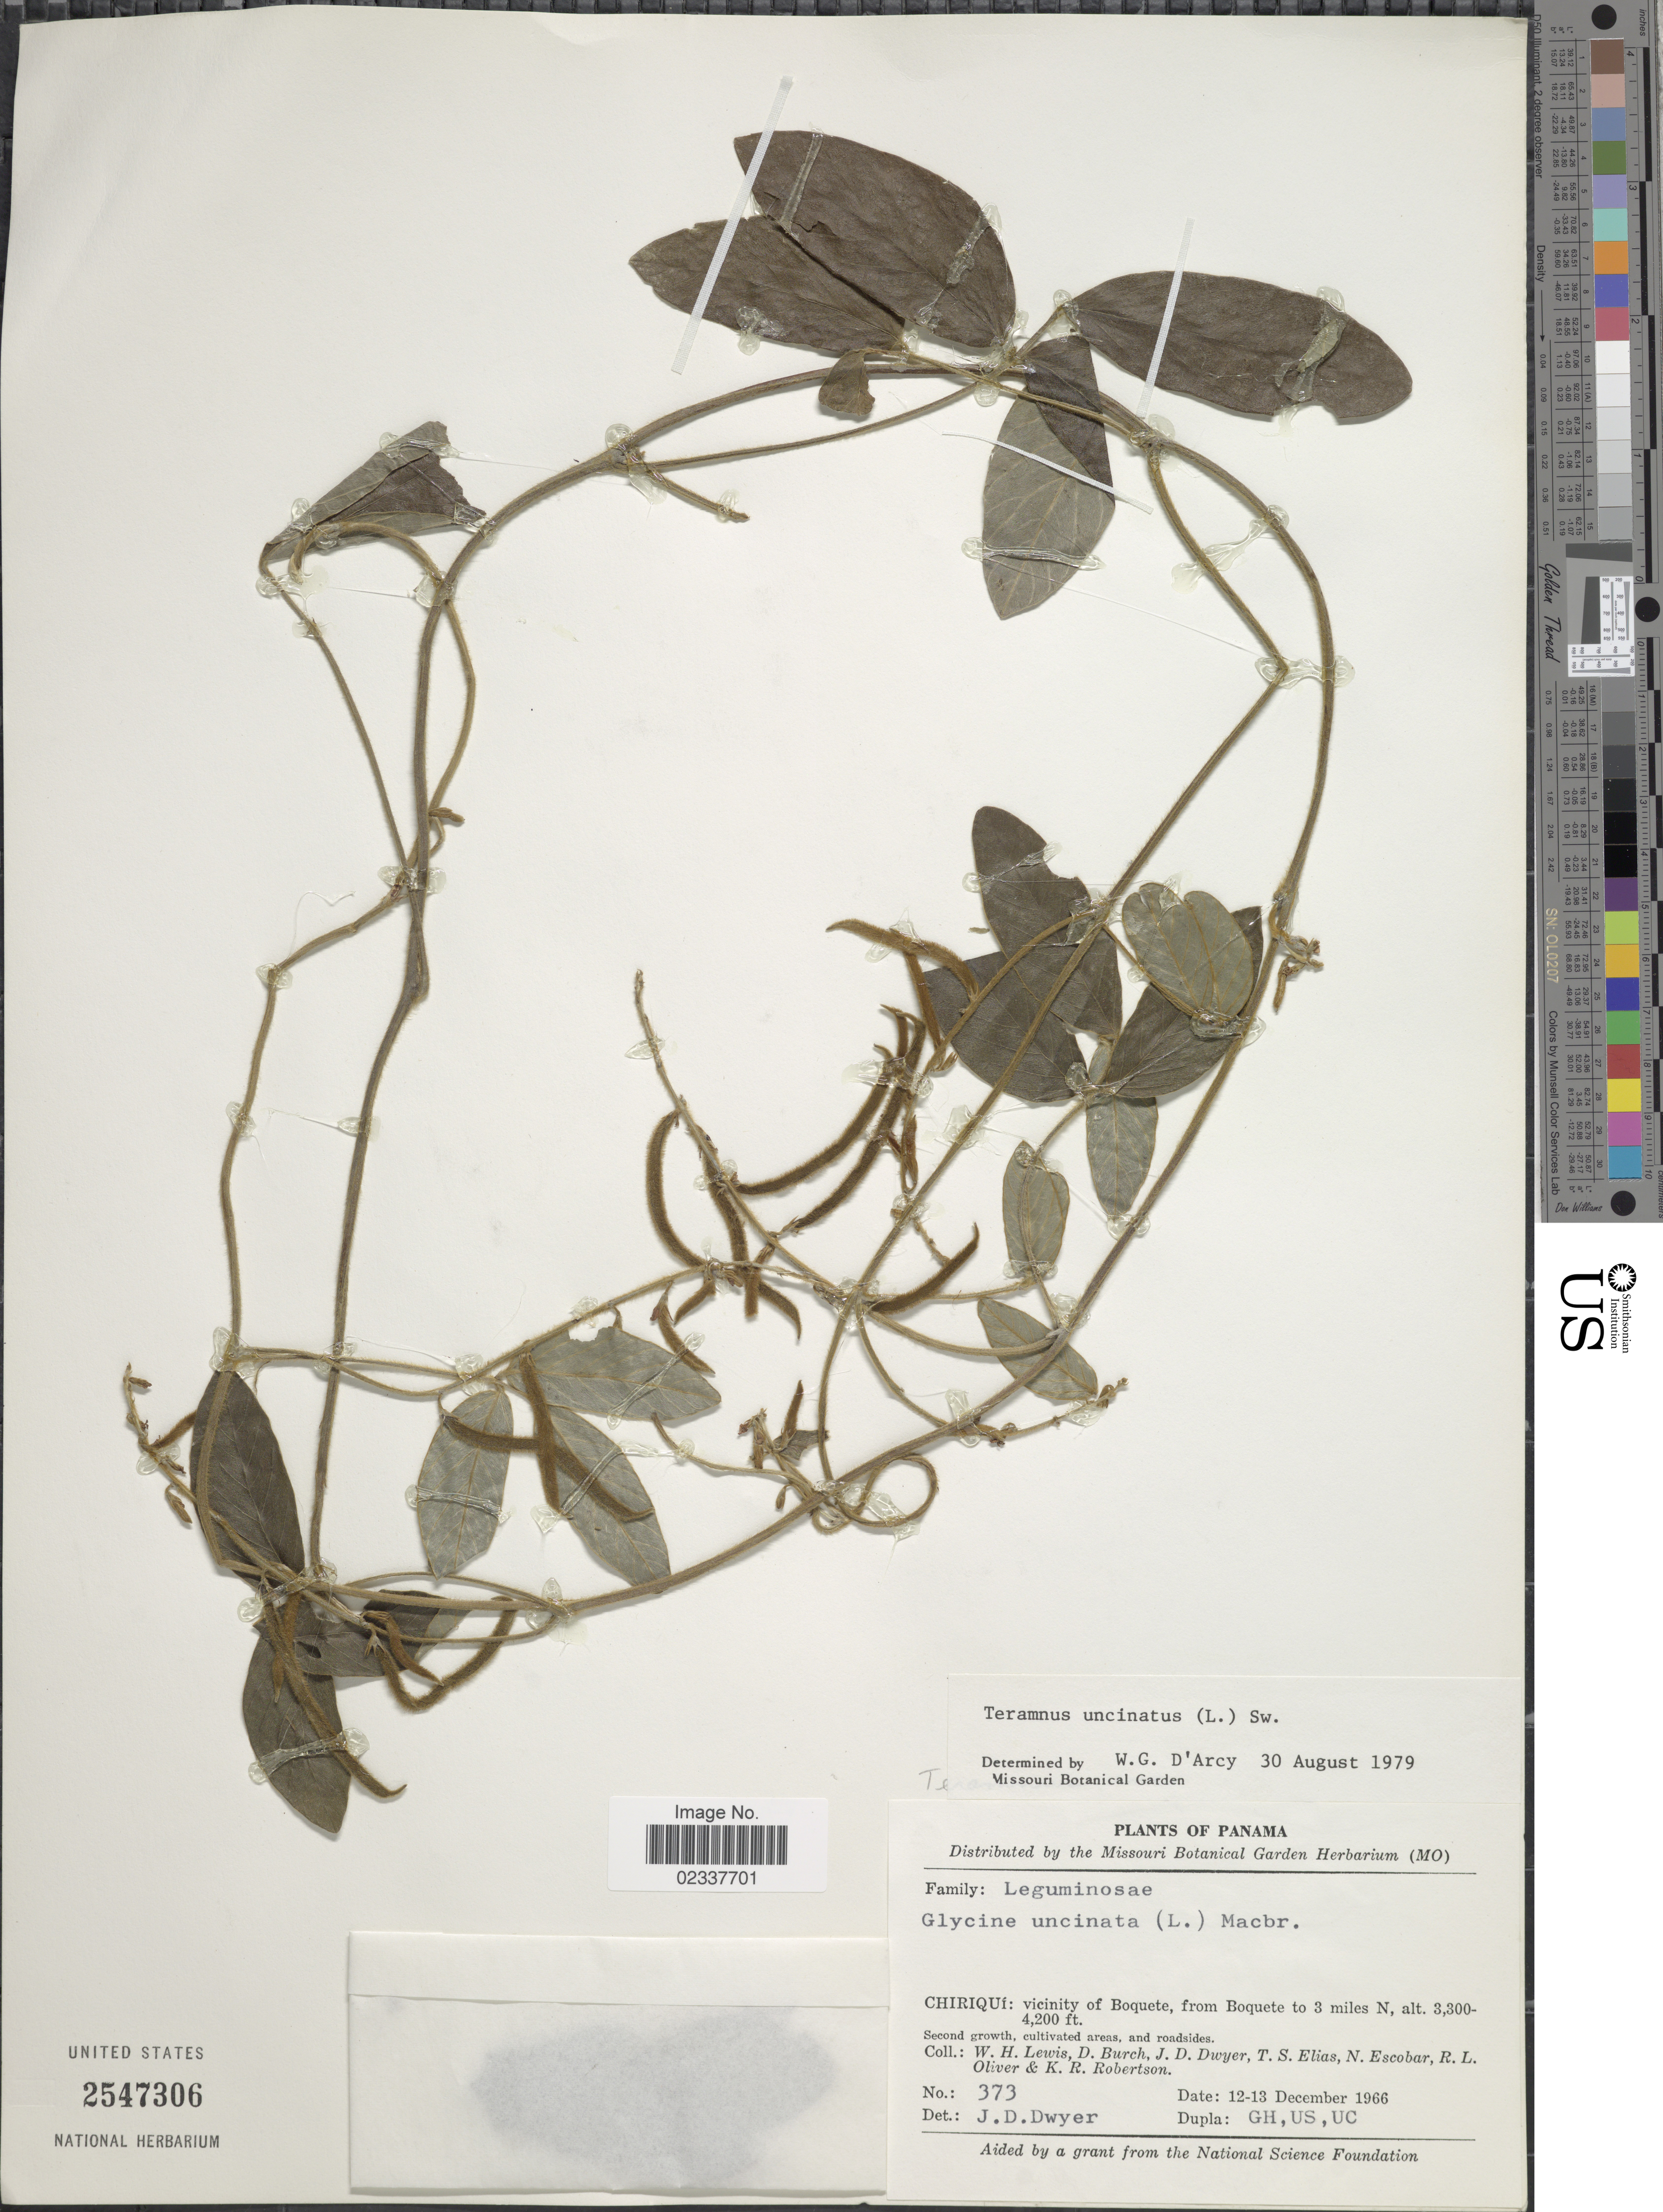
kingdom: Plantae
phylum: Tracheophyta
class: Magnoliopsida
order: Fabales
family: Fabaceae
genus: Teramnus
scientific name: Teramnus uncinatus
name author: (L.) Sw.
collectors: W. H. Lewis, D. Burch, J. D. Dwyer, T. S. Elias & et al.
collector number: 373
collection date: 1966-12-12/1966-12-13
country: Panama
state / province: Chiriqui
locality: Vicinity of Boquete, from Boquete to 3 miles N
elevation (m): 1006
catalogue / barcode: US 2547306